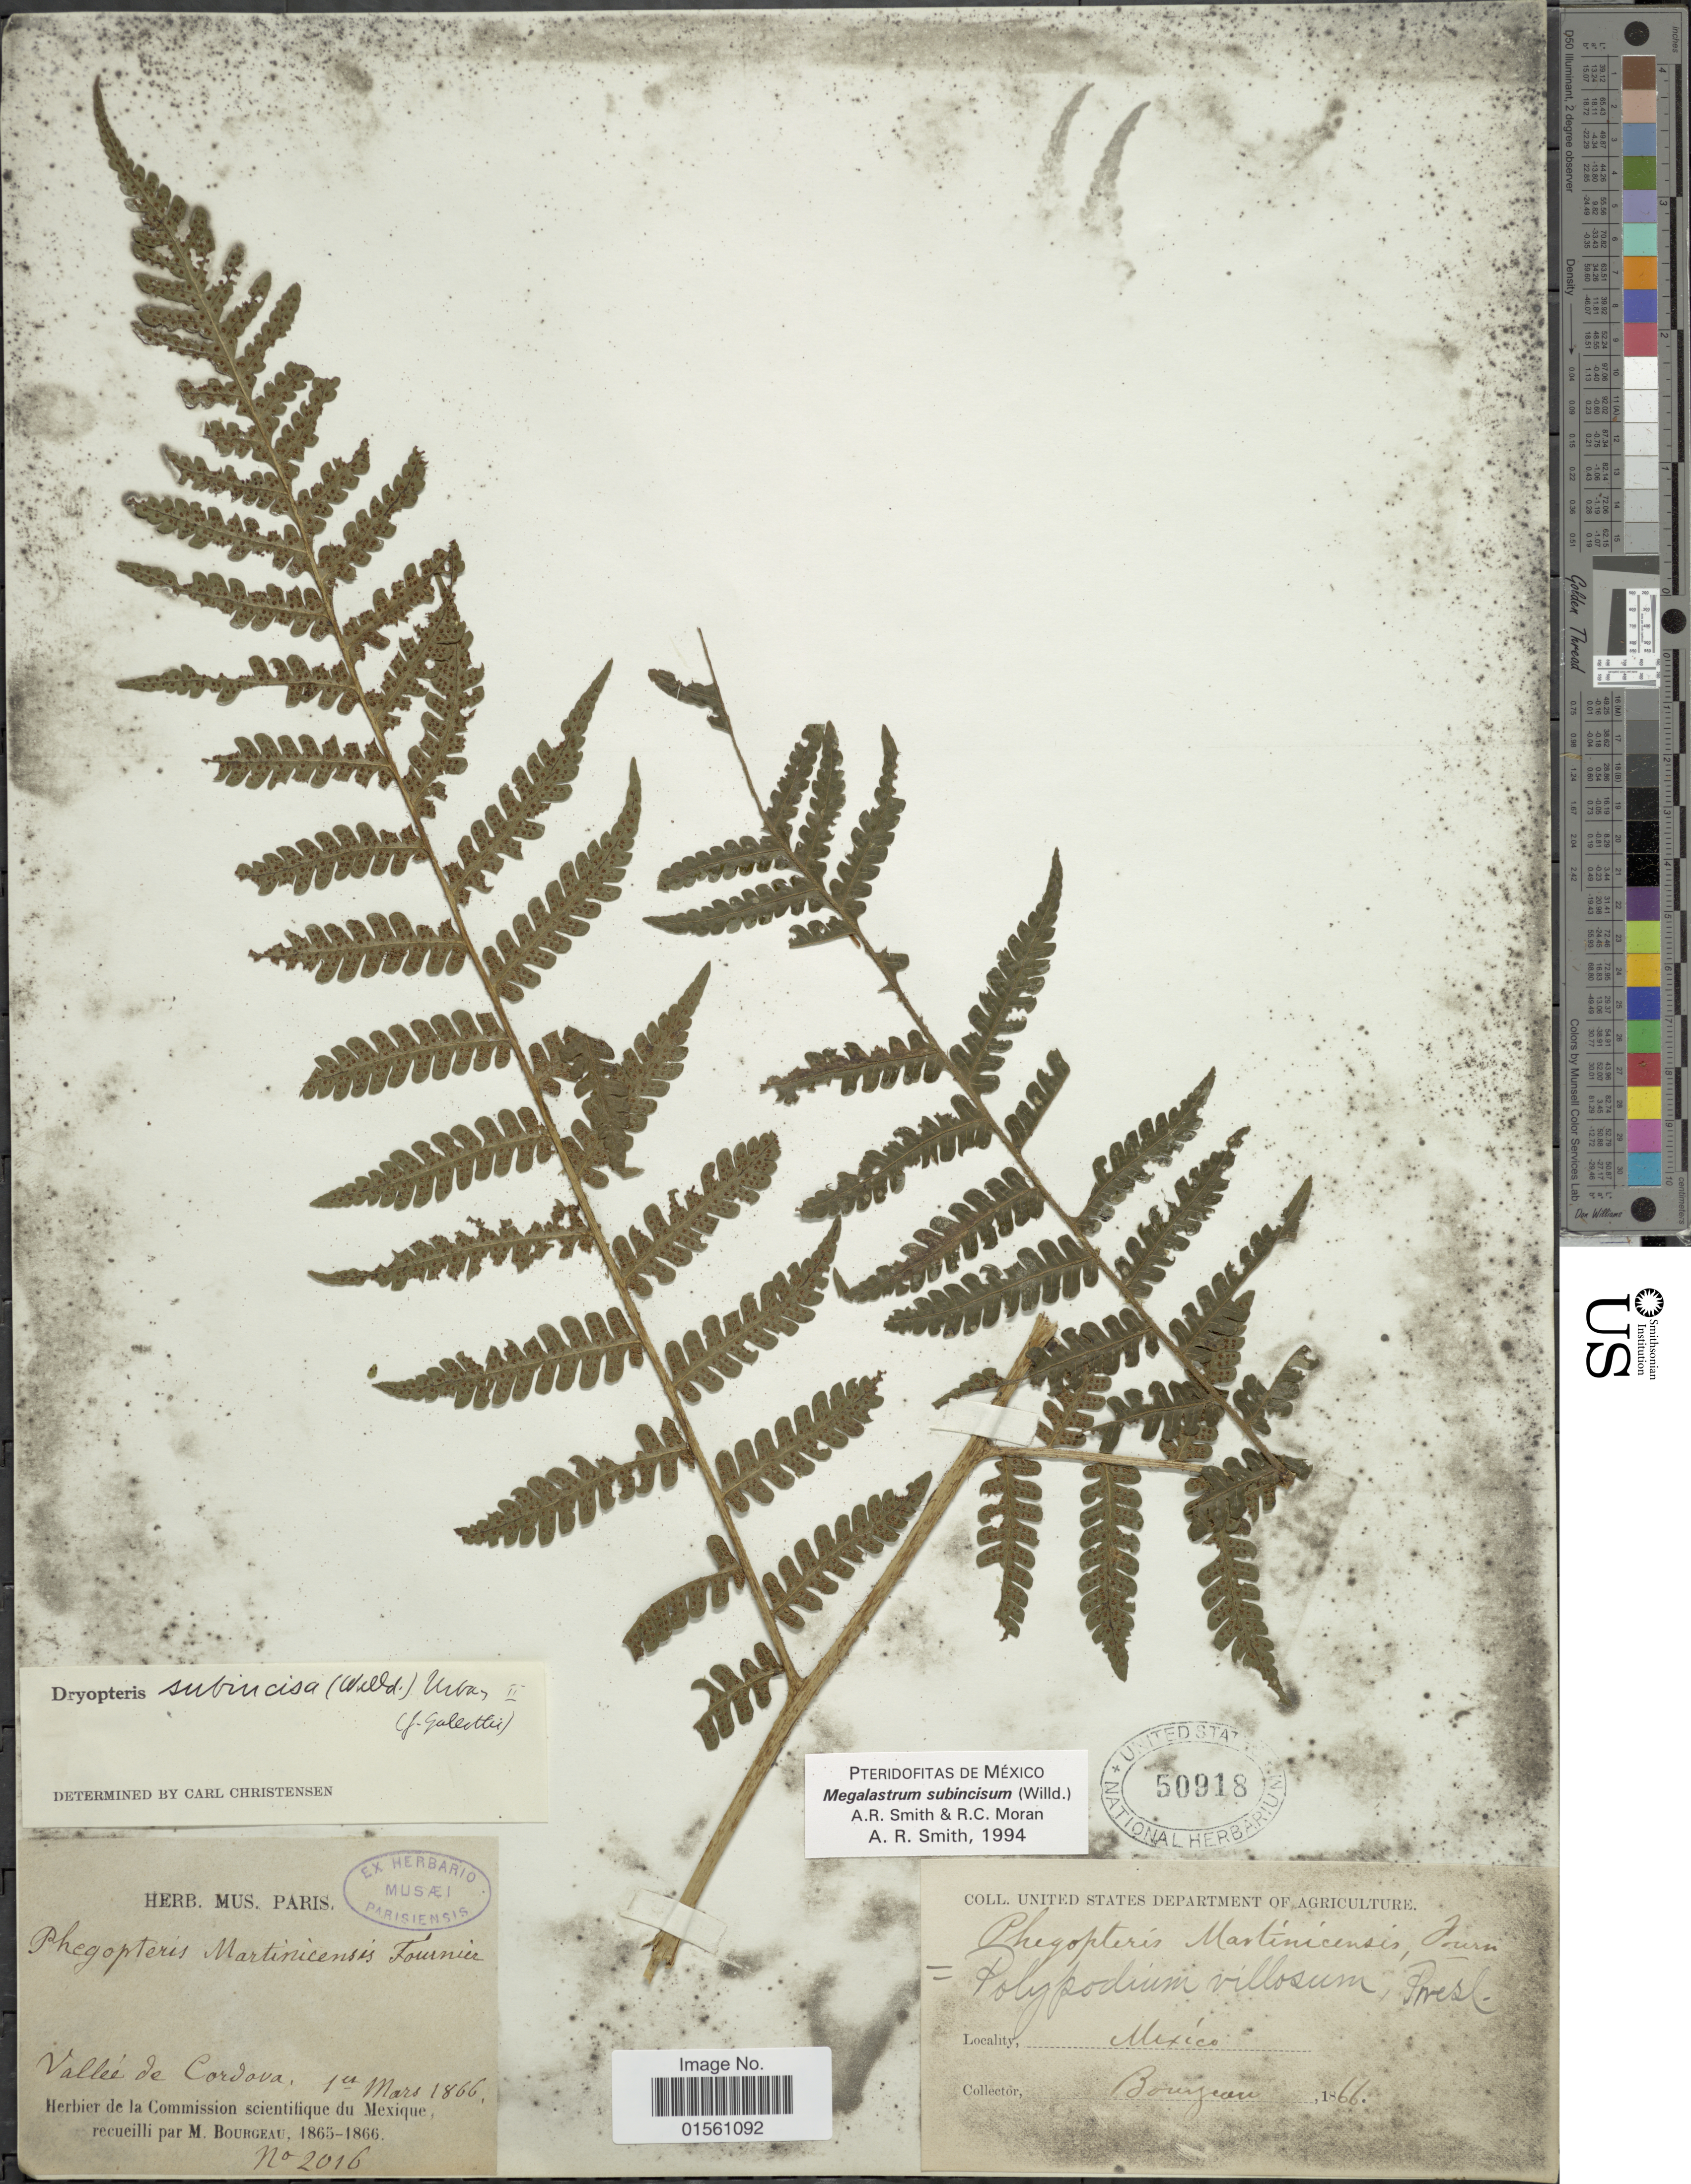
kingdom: Plantae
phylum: Tracheophyta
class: Polypodiopsida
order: Polypodiales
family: Dryopteridaceae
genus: Megalastrum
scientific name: Megalastrum subincisum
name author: (Willd.) A.R. Sm. & R.C. Moran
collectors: M. Bourgeau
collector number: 2016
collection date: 1866-03-01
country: Mexico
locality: Mexico, Valle de Cordova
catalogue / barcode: US 50918